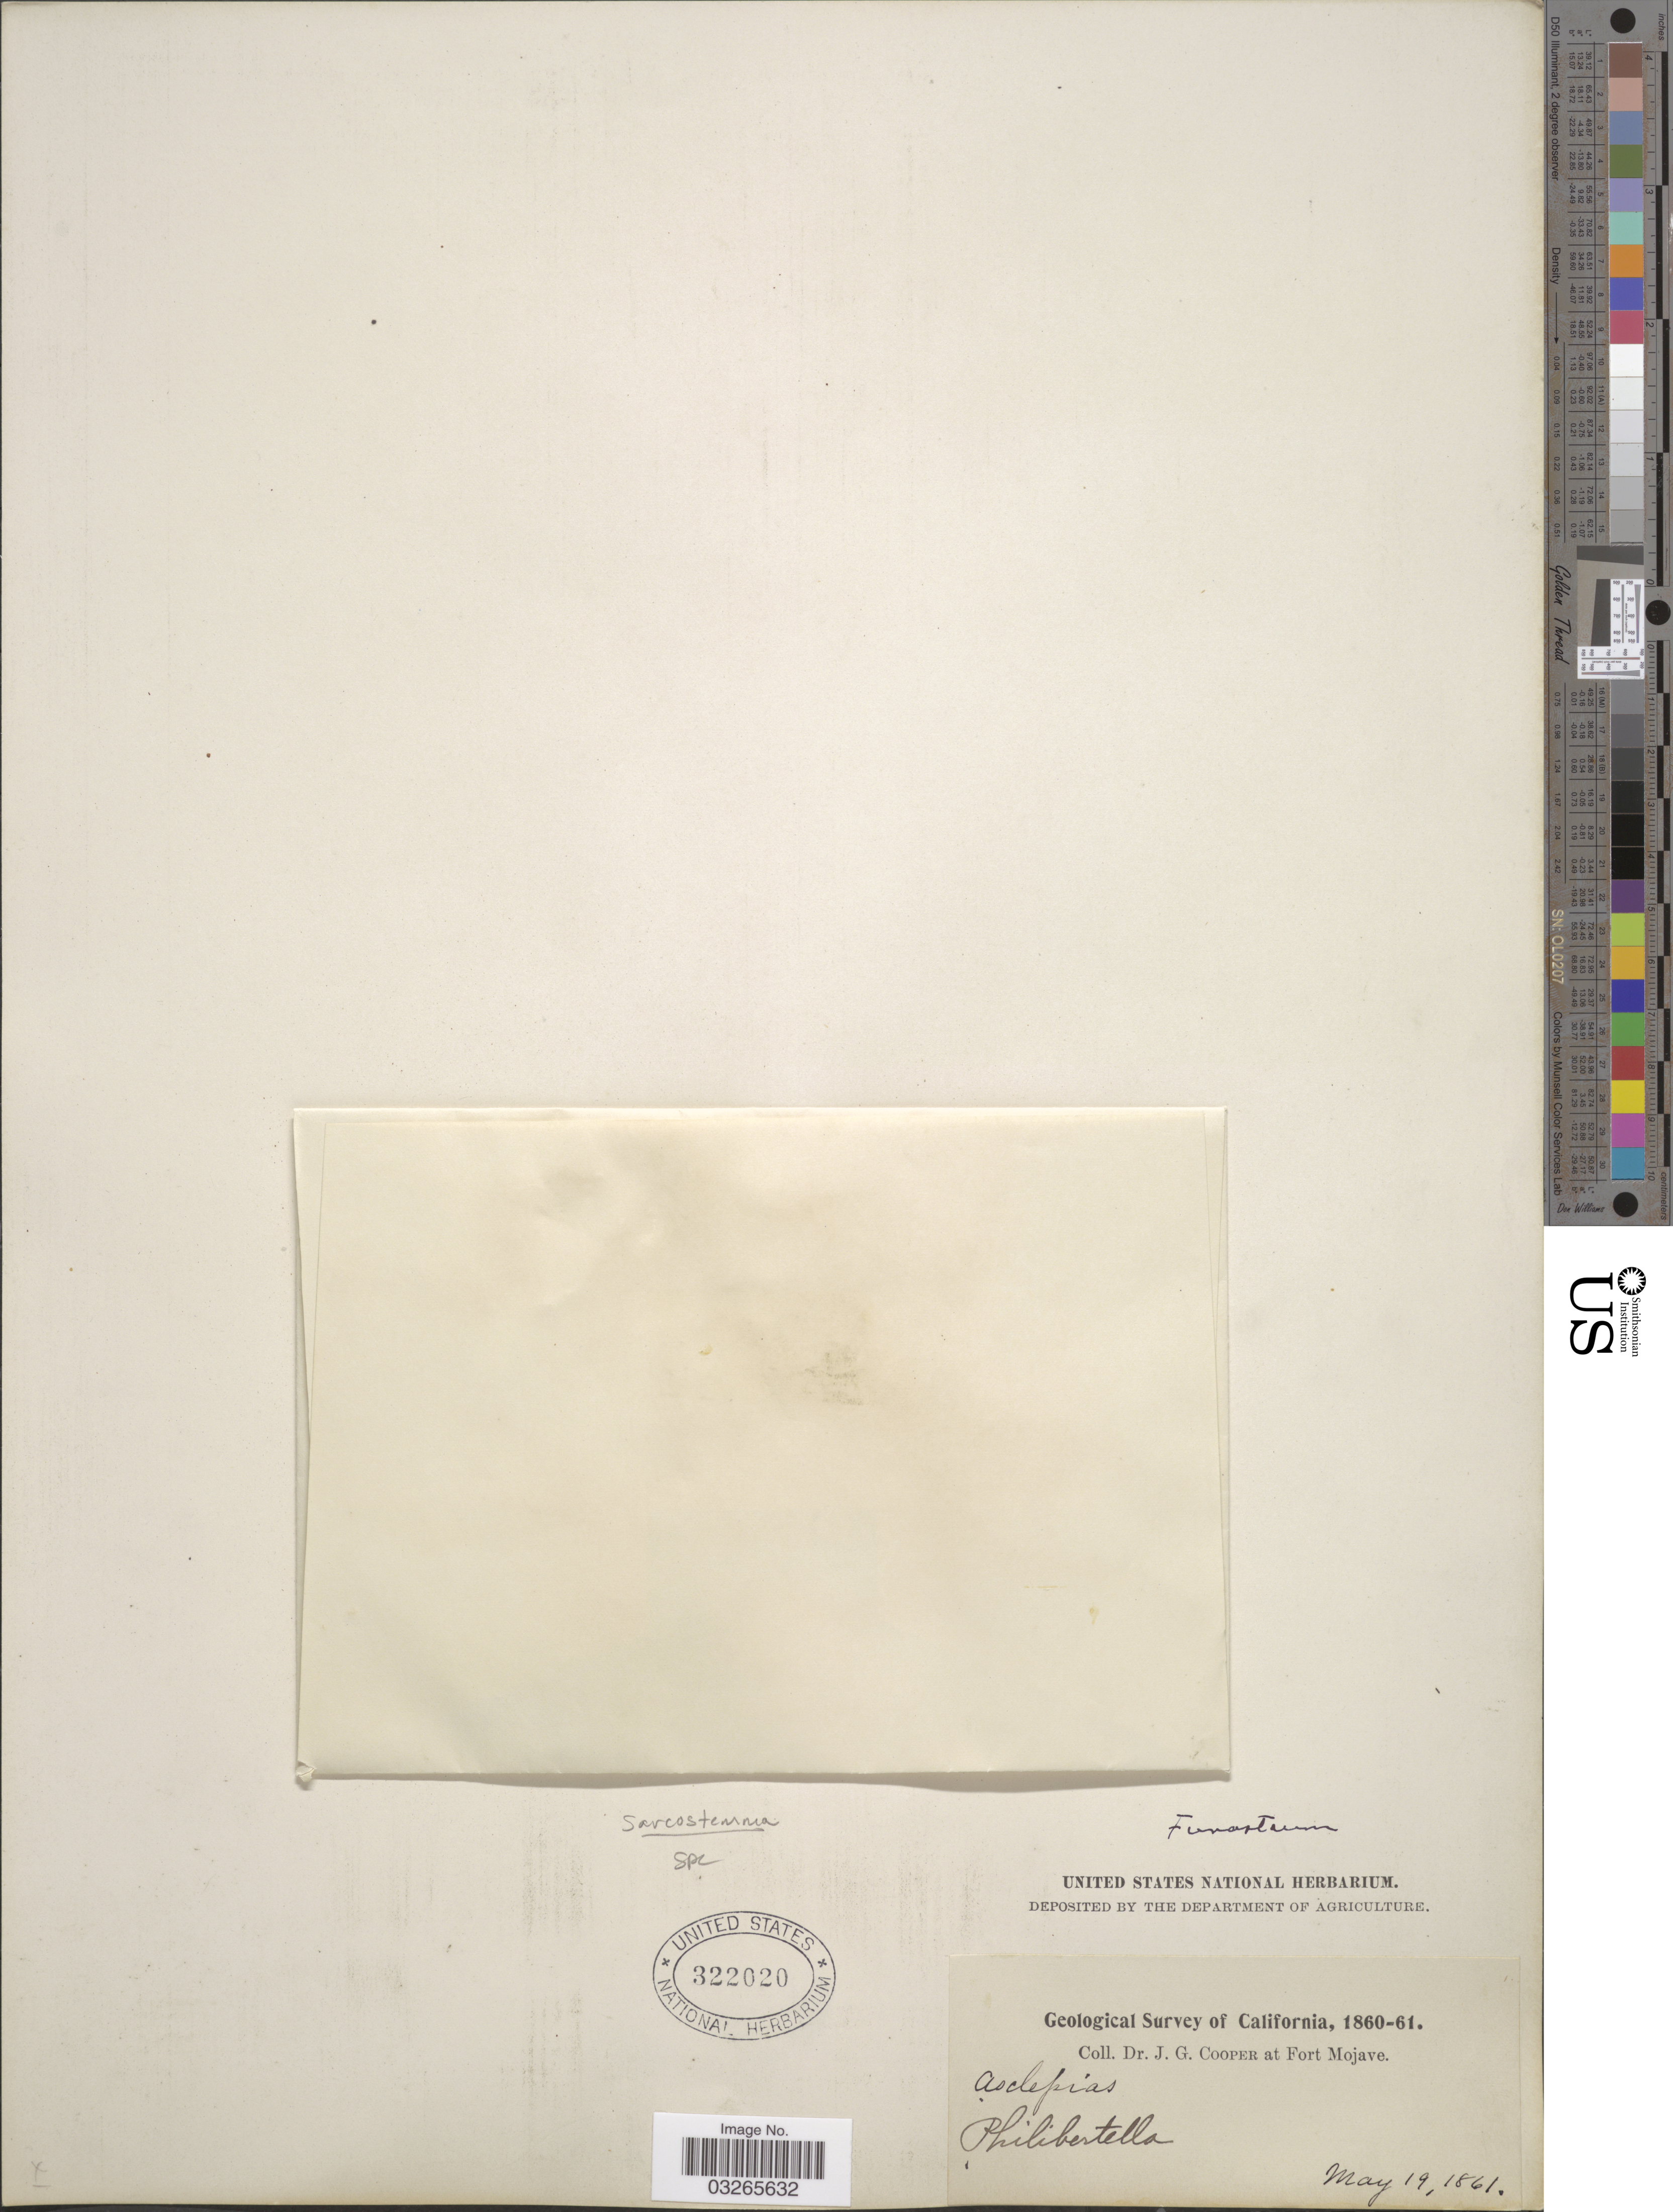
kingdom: Plantae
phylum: Tracheophyta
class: Magnoliopsida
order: Gentianales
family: Apocynaceae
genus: Sarcostemma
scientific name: Sarcostemma sp.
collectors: J. G. Cooper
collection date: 1861-05-19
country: United States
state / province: California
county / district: San Bernardino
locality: Fort Mojave.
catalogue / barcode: US 322020